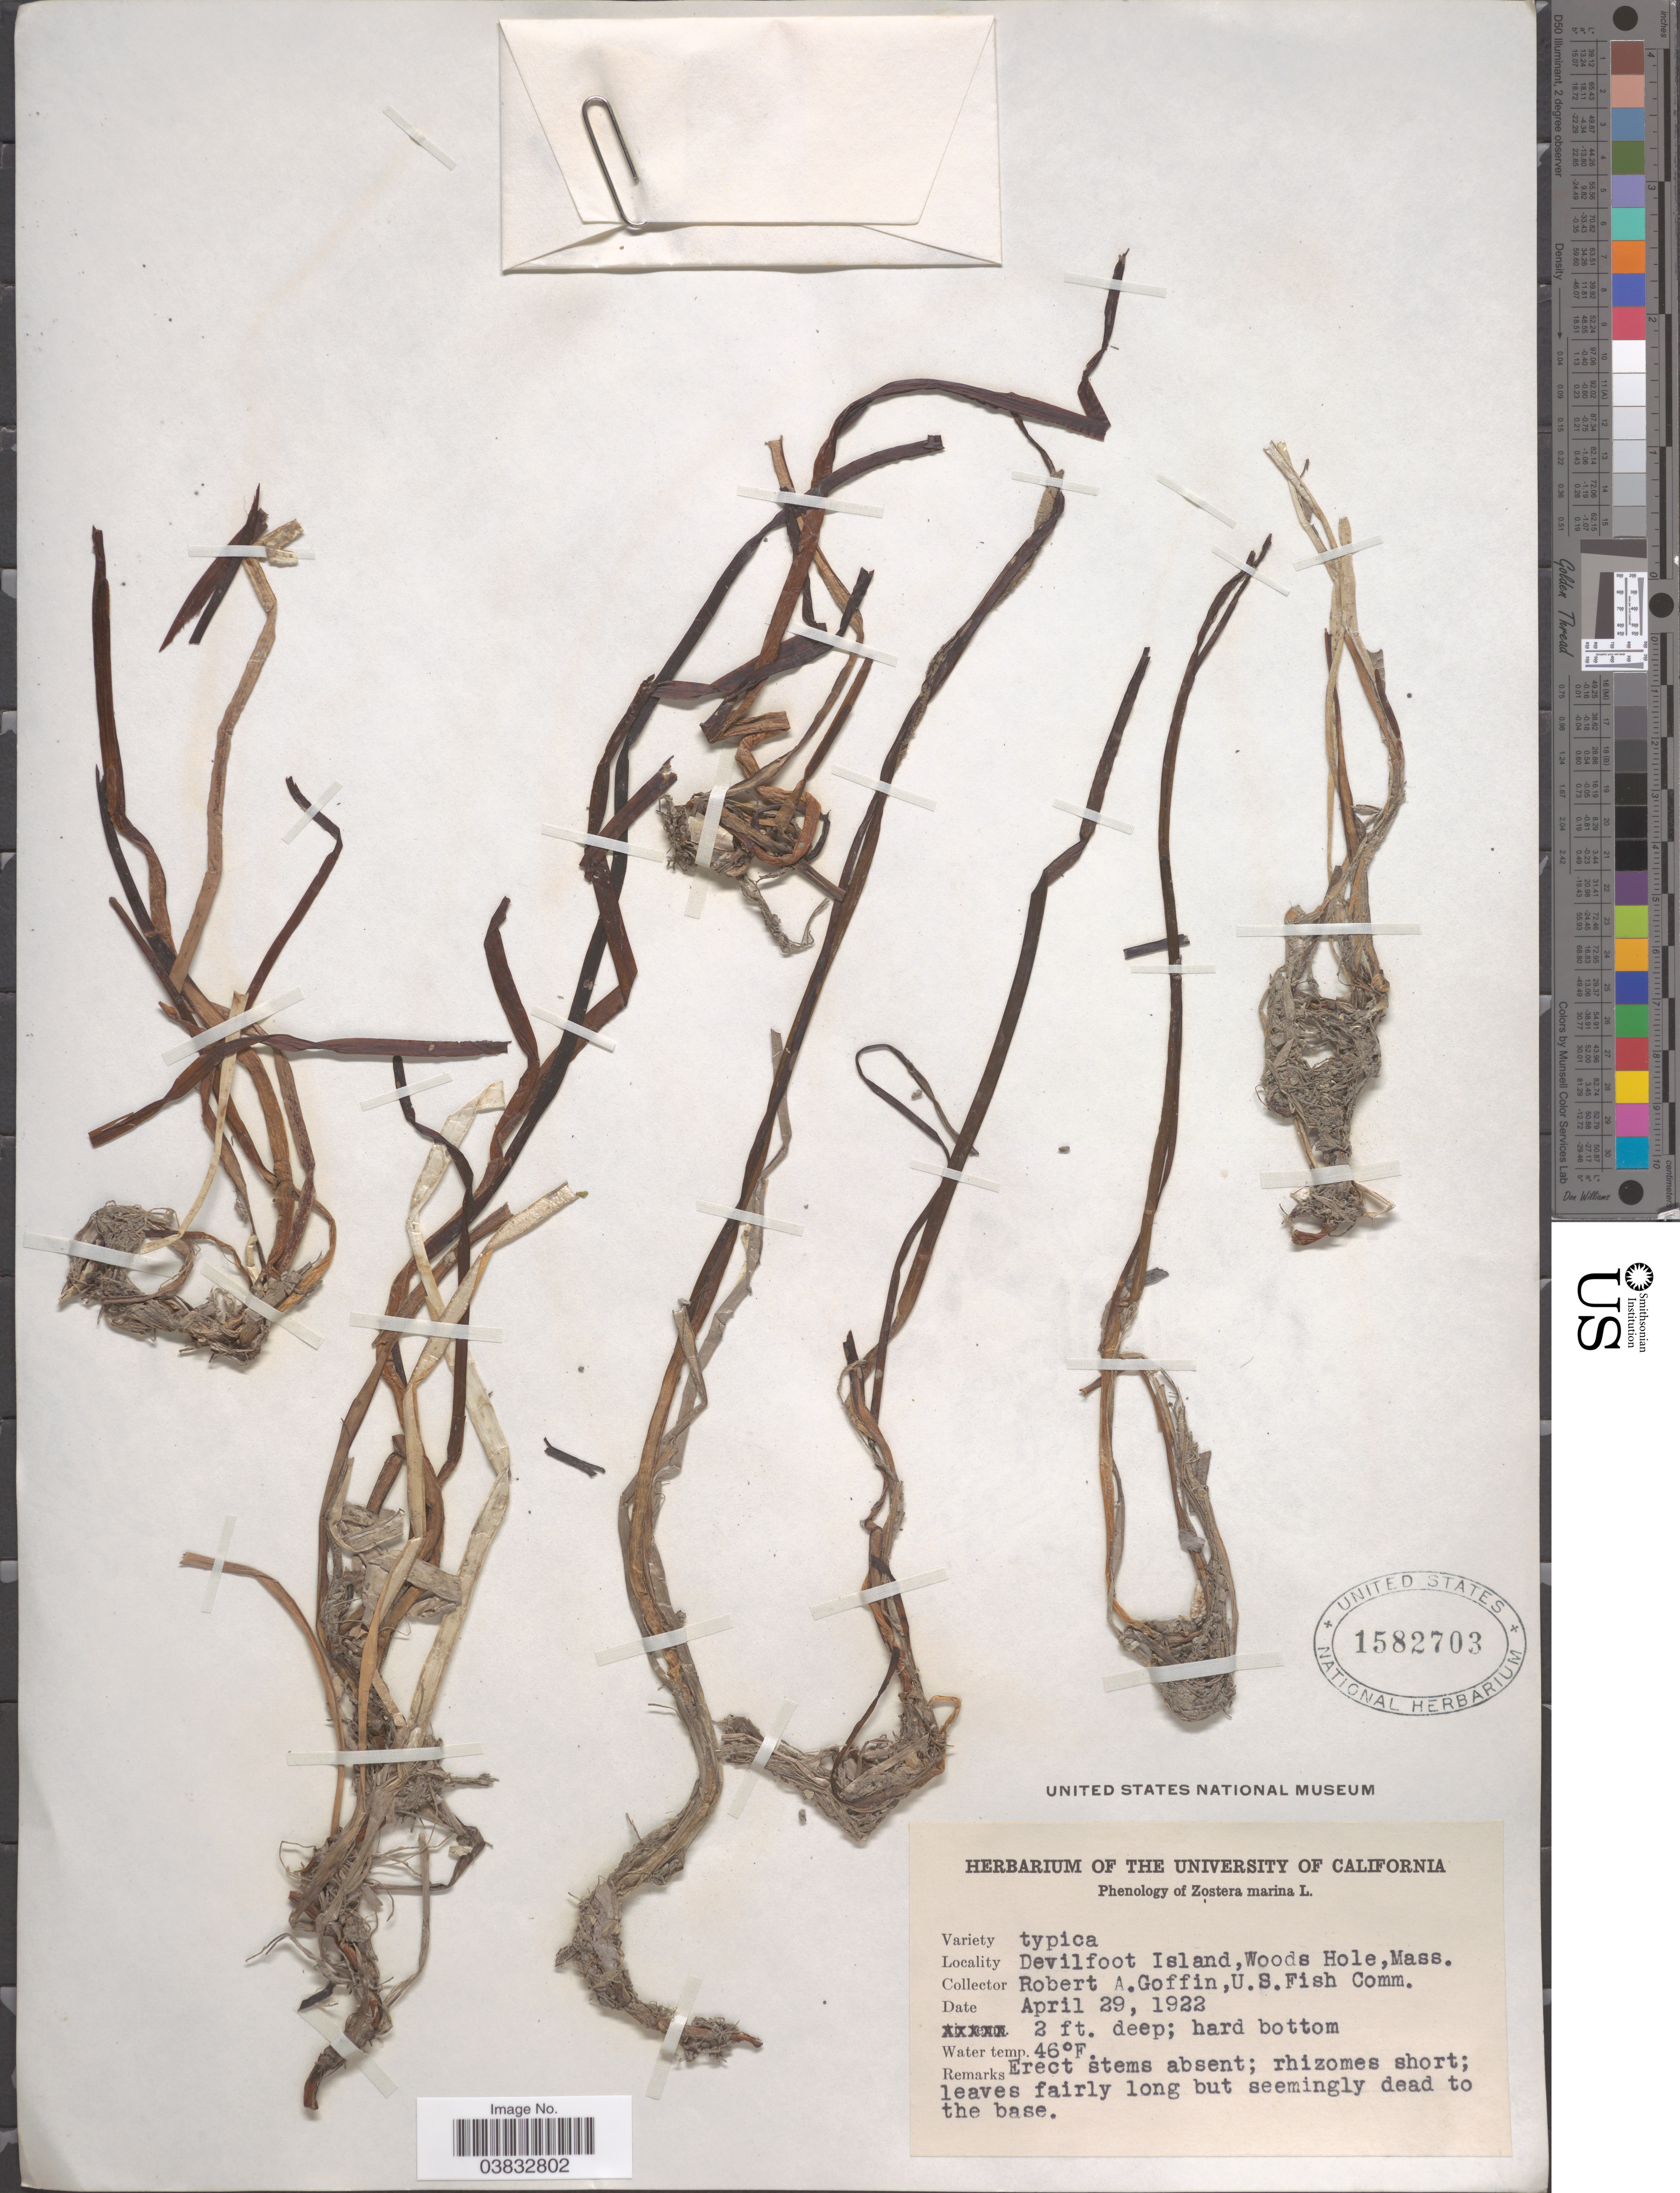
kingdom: Plantae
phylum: Tracheophyta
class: Liliopsida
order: Alismatales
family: Zosteraceae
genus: Zostera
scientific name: Zostera marina var. typica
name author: L.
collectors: R. Goffin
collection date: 1922-04-29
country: United States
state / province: Massachusetts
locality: Devilfoot Island, Woods Hole.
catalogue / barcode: US 1582703